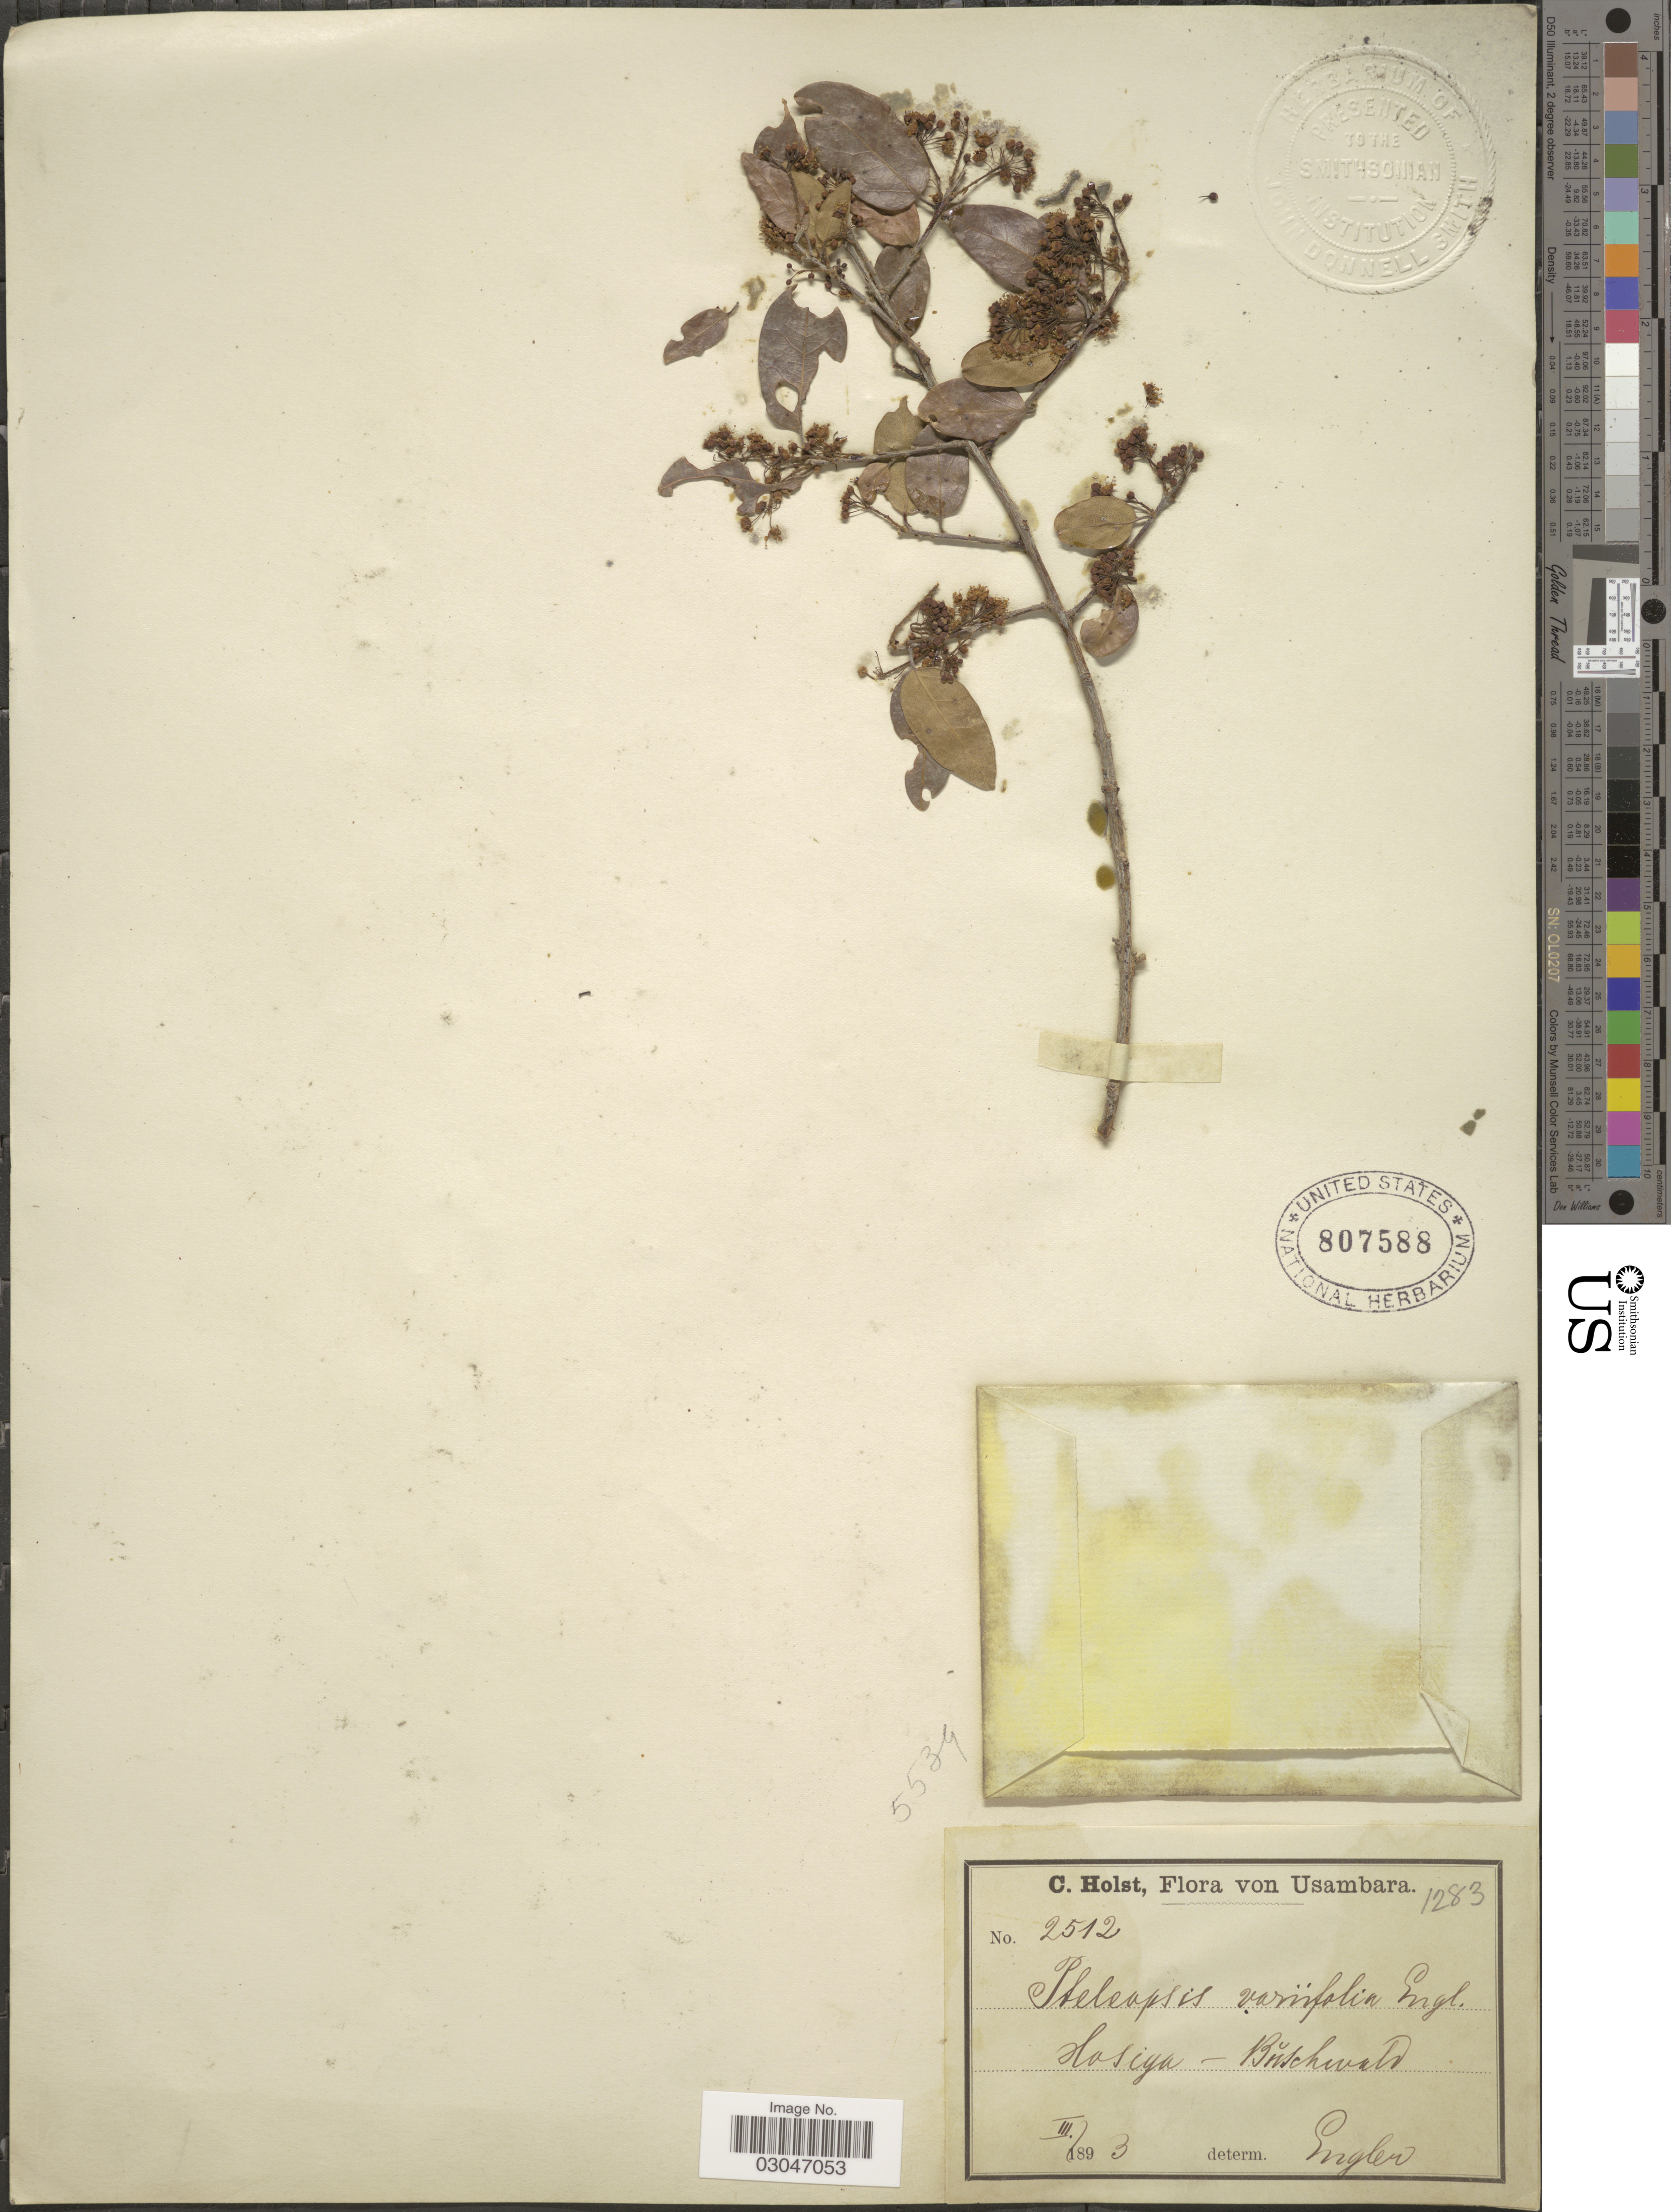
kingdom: Plantae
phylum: Tracheophyta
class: Magnoliopsida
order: Myrtales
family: Combretaceae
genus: Terminalia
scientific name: Terminalia myrtifolia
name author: (M.A. Lawson) Gere & Boatwr.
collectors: C. H. Holst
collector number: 2512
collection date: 1893-03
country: Tanzania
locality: Usambara, Hosiga - Buschwald.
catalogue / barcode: US 807588